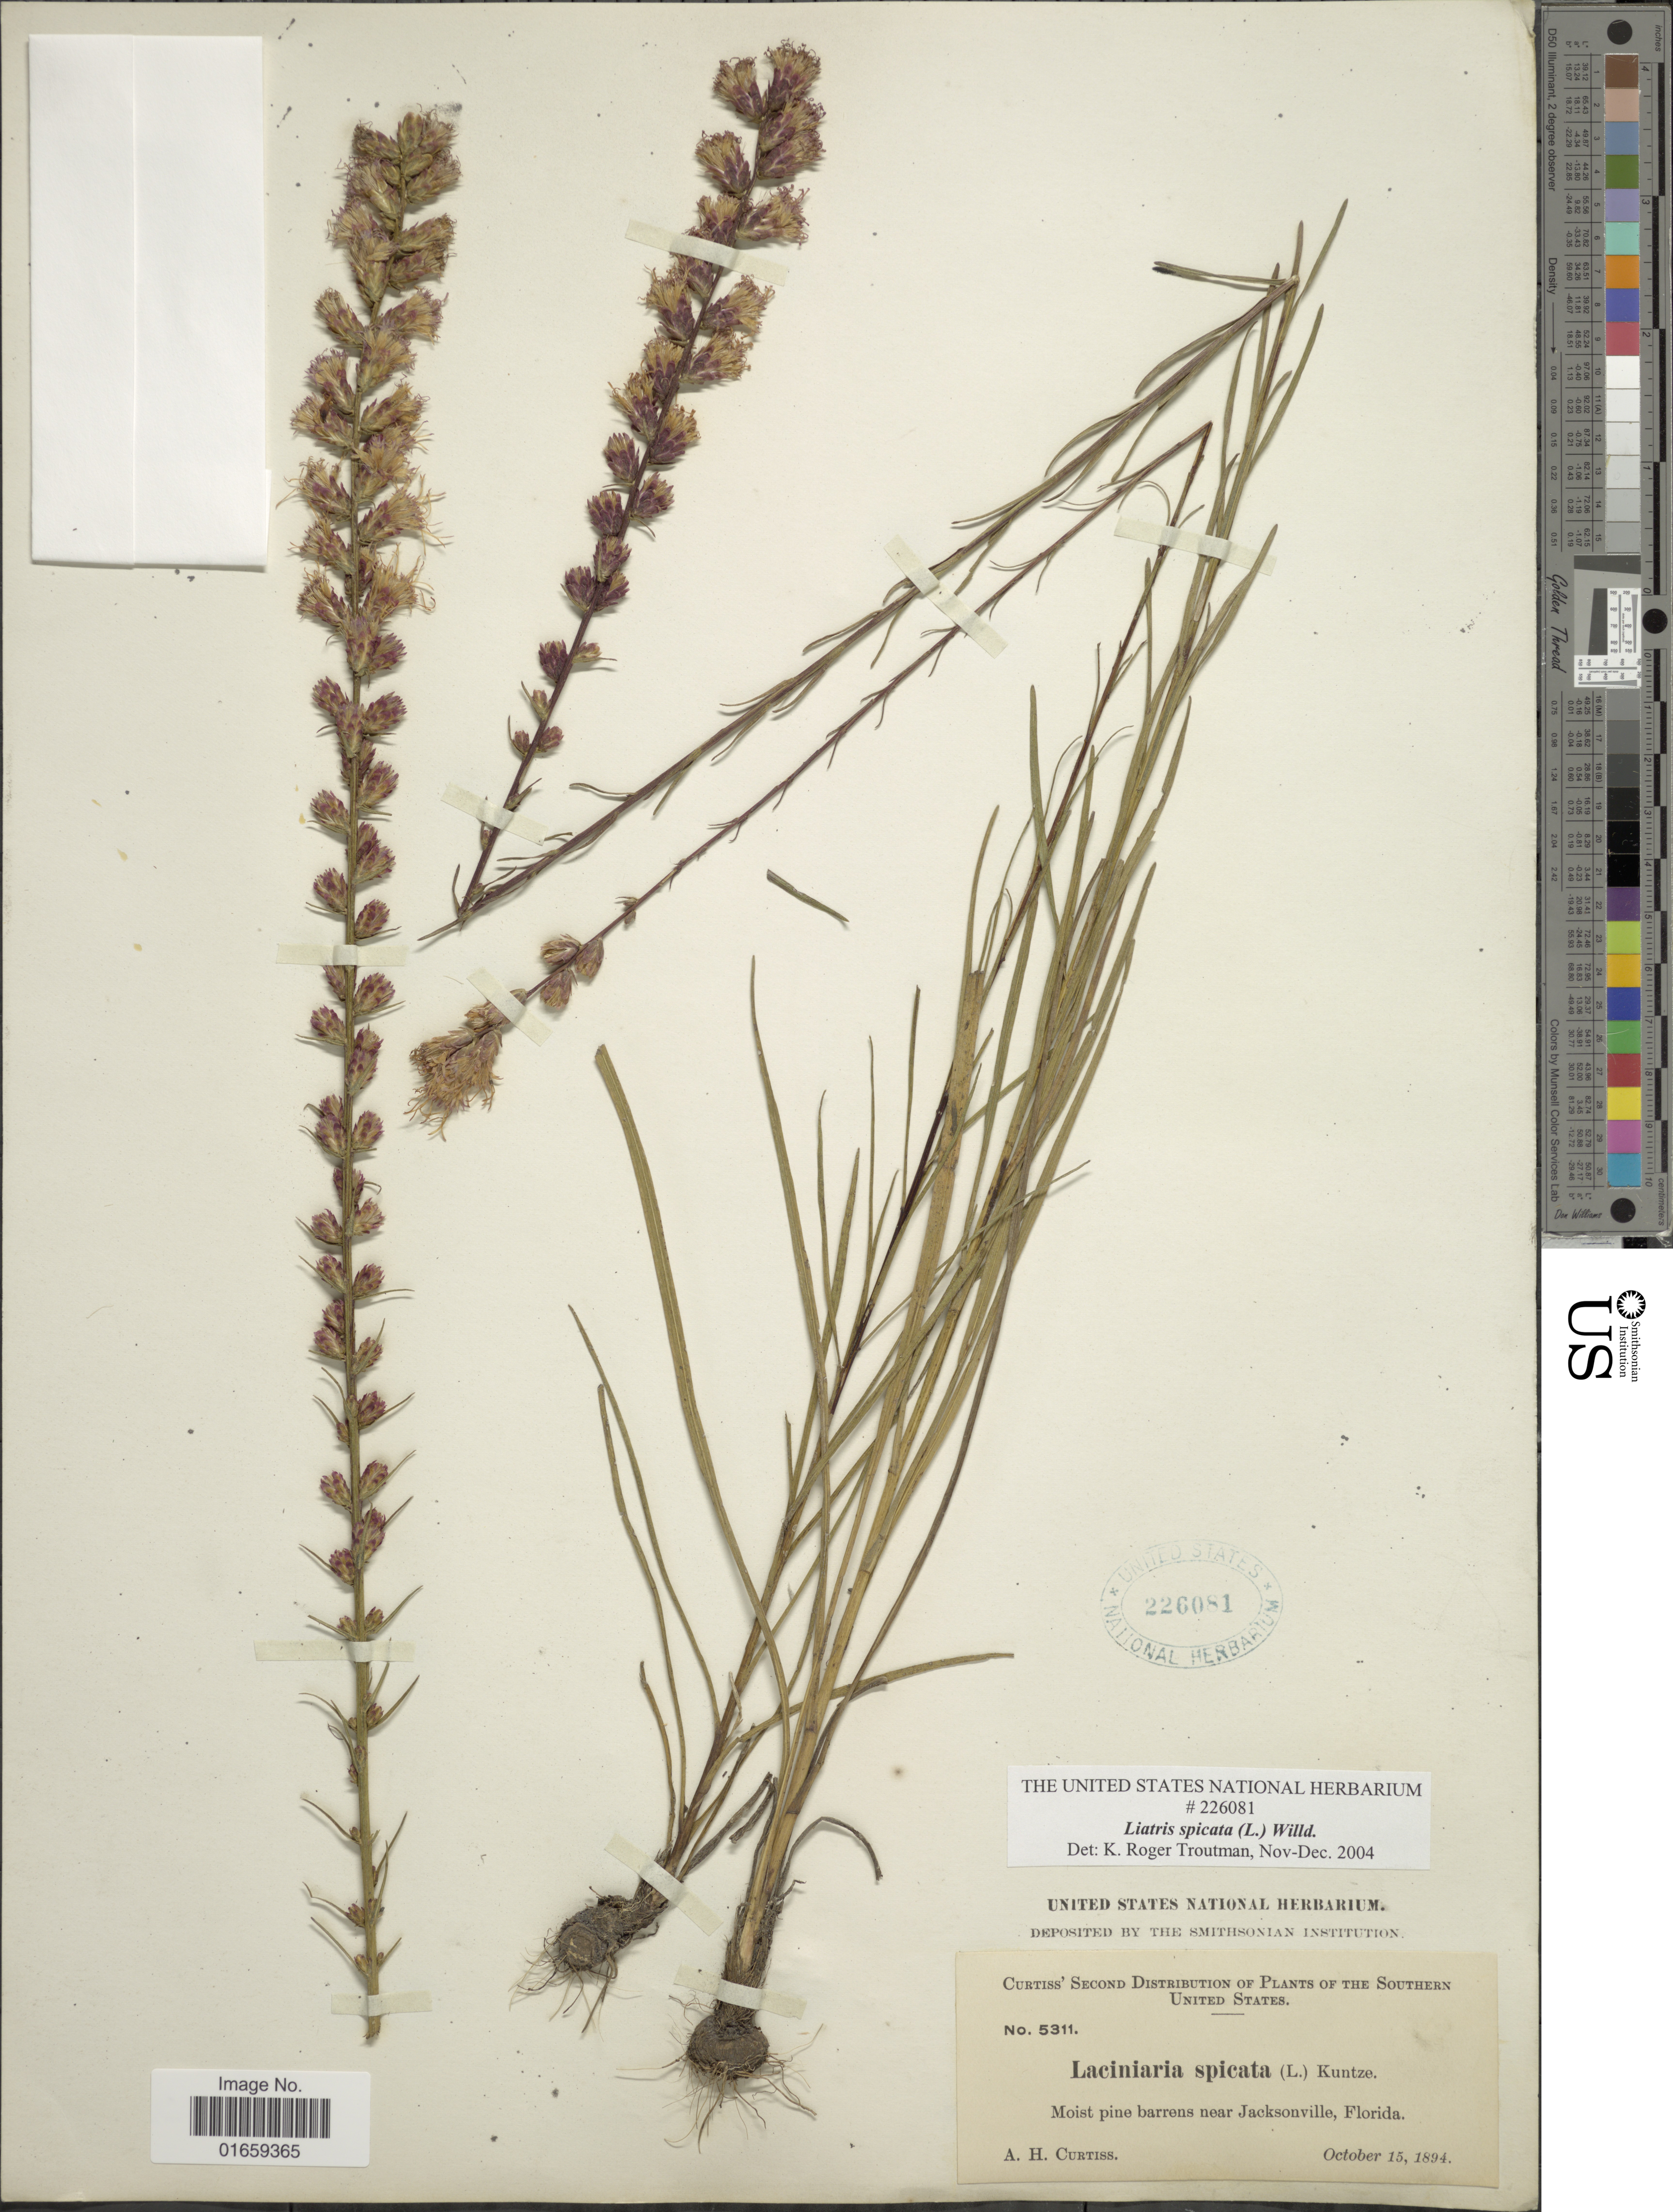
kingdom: Plantae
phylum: Tracheophyta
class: Magnoliopsida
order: Asterales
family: Asteraceae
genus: Liatris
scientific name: Liatris spicata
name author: (L.) Willd.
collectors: A. H. Curtiss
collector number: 5311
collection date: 1894-10-15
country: United States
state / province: Florida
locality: Moist pine barens near Jacksonville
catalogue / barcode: US 226081